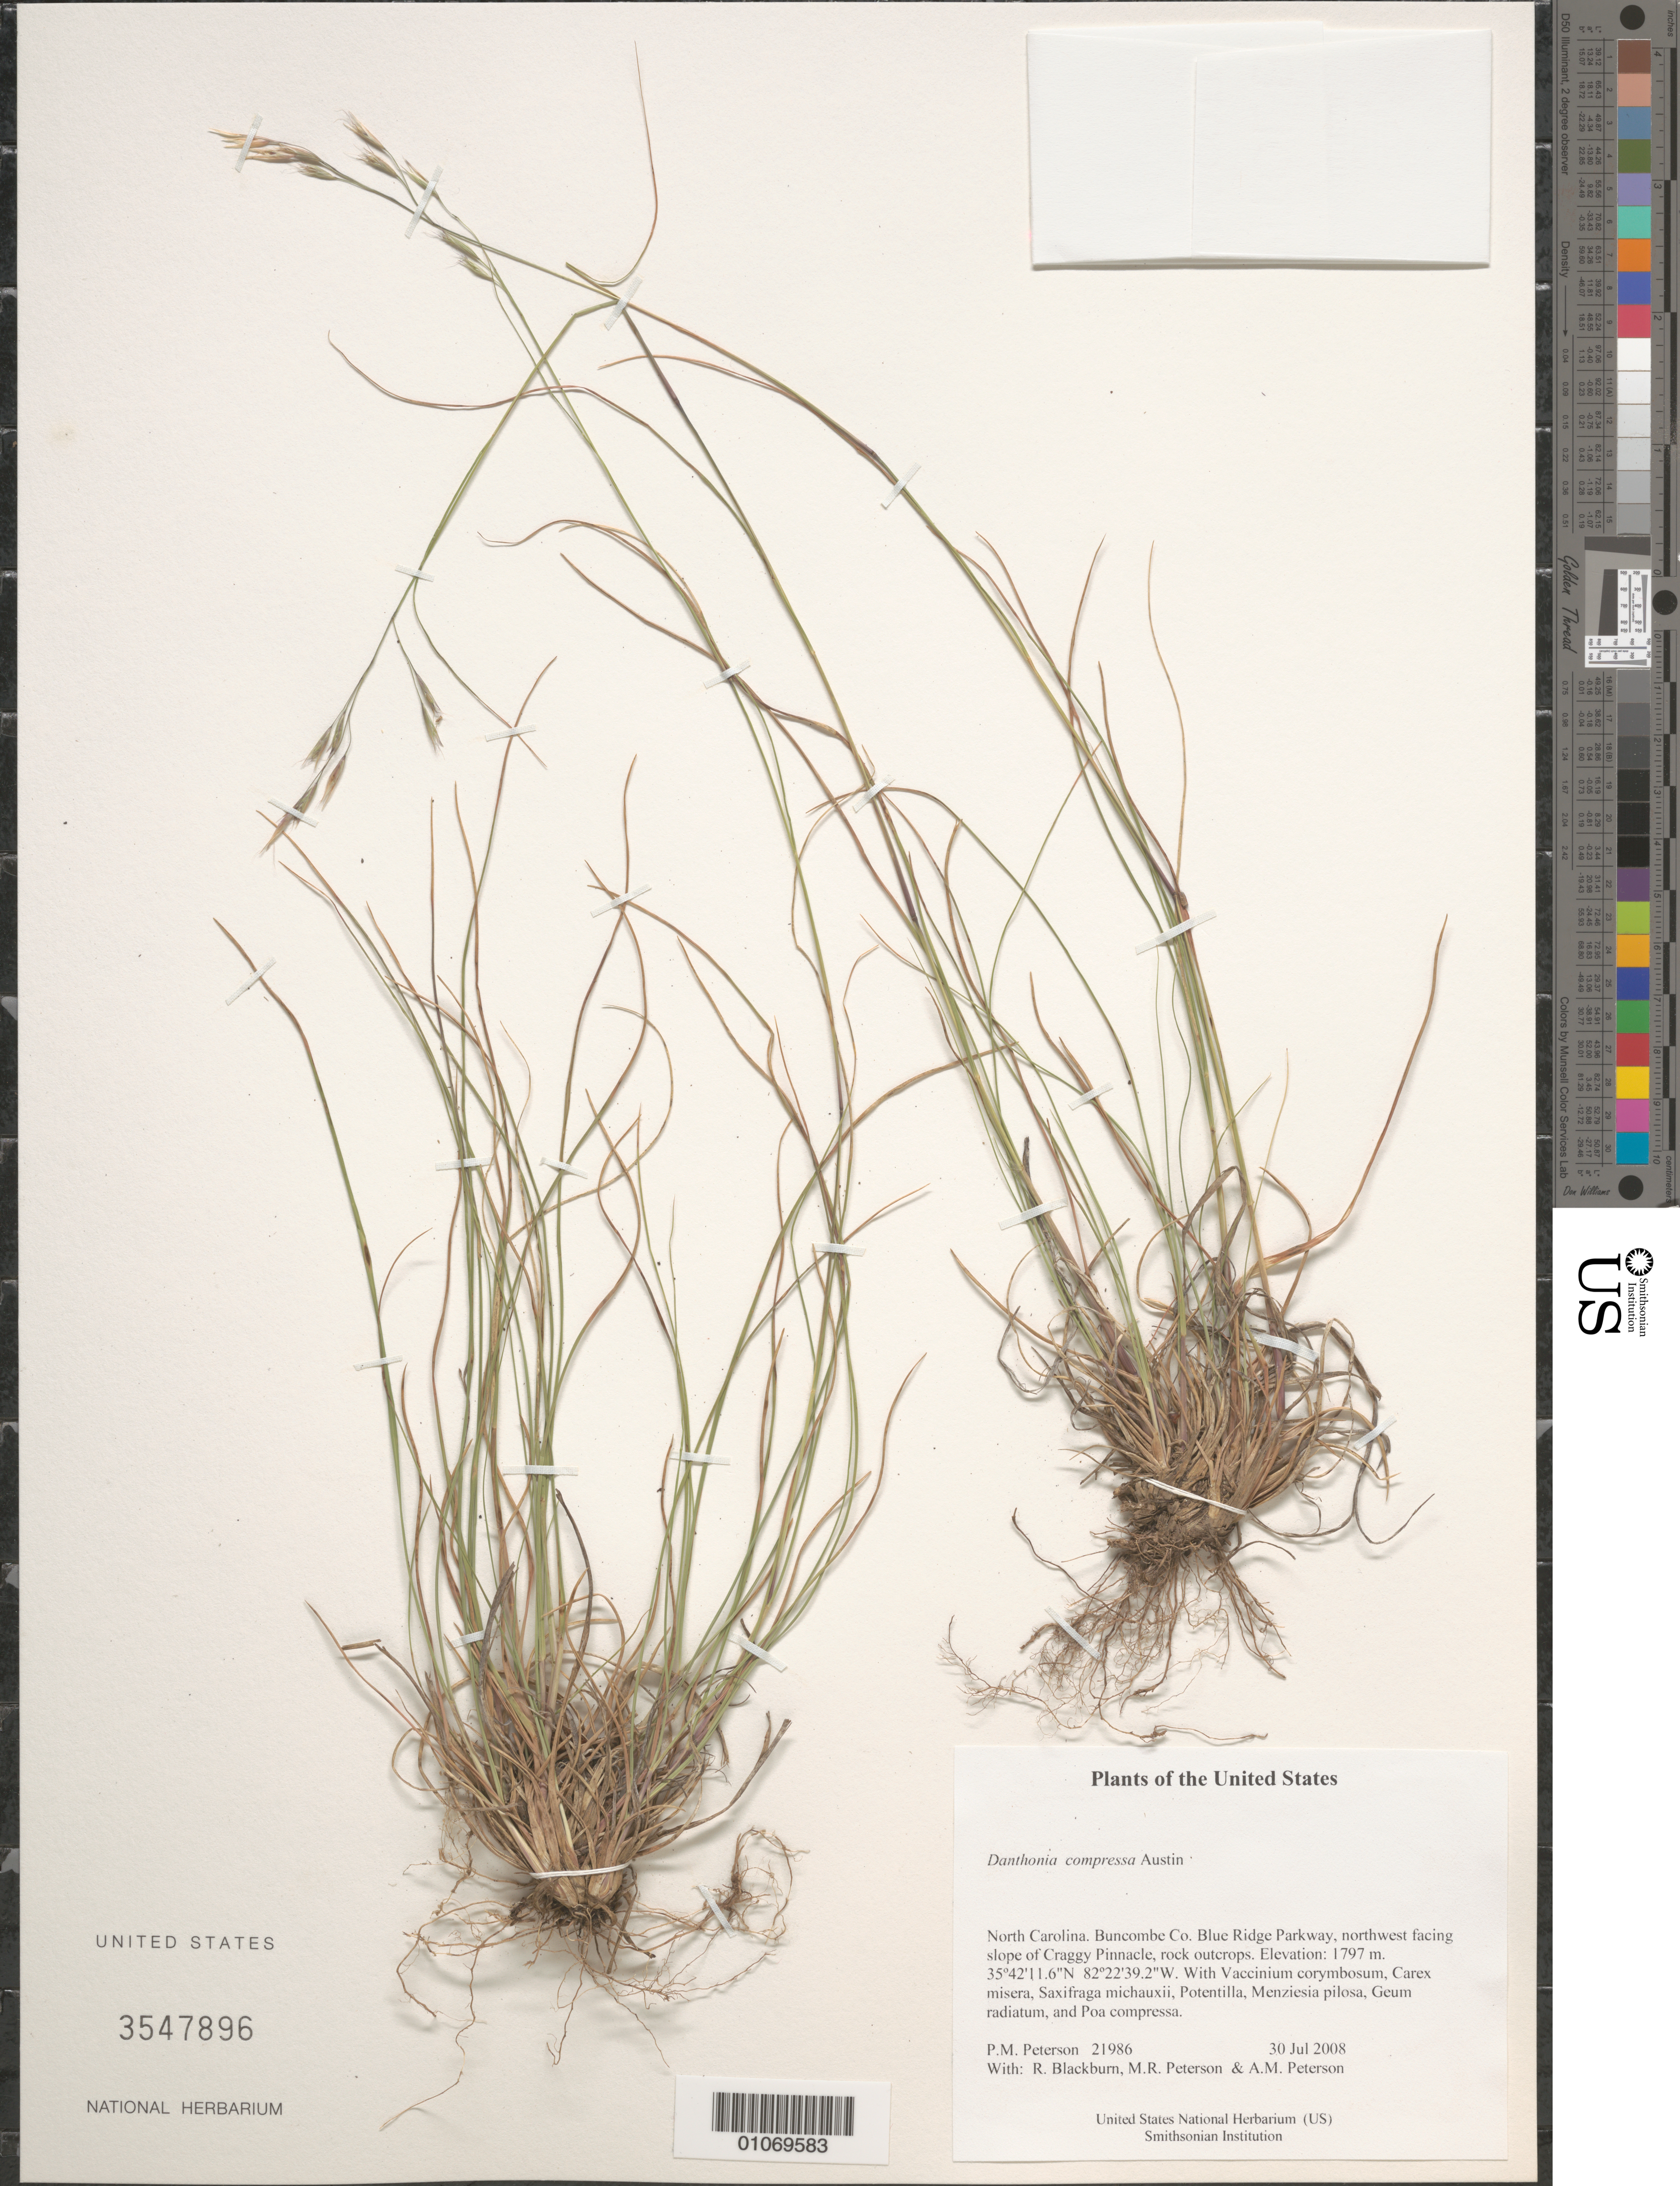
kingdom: Plantae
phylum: Tracheophyta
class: Liliopsida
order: Poales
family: Poaceae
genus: Danthonia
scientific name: Danthonia compressa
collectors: P. M. Peterson & M. Levine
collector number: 21986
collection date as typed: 30 Jul 2008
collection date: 2008-07-30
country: United States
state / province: North Carolina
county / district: Buncombe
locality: Blue Ridge Parkway, northwest facing slope of Craggy Pinnacle, rock outcrops.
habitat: With Vaccinium corymbosum, Carex misera, Saxifraga michauxii, Potentilla, Menziesia pilosa, Geum radiatum, and Poa compressa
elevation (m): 1797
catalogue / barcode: US 3547896